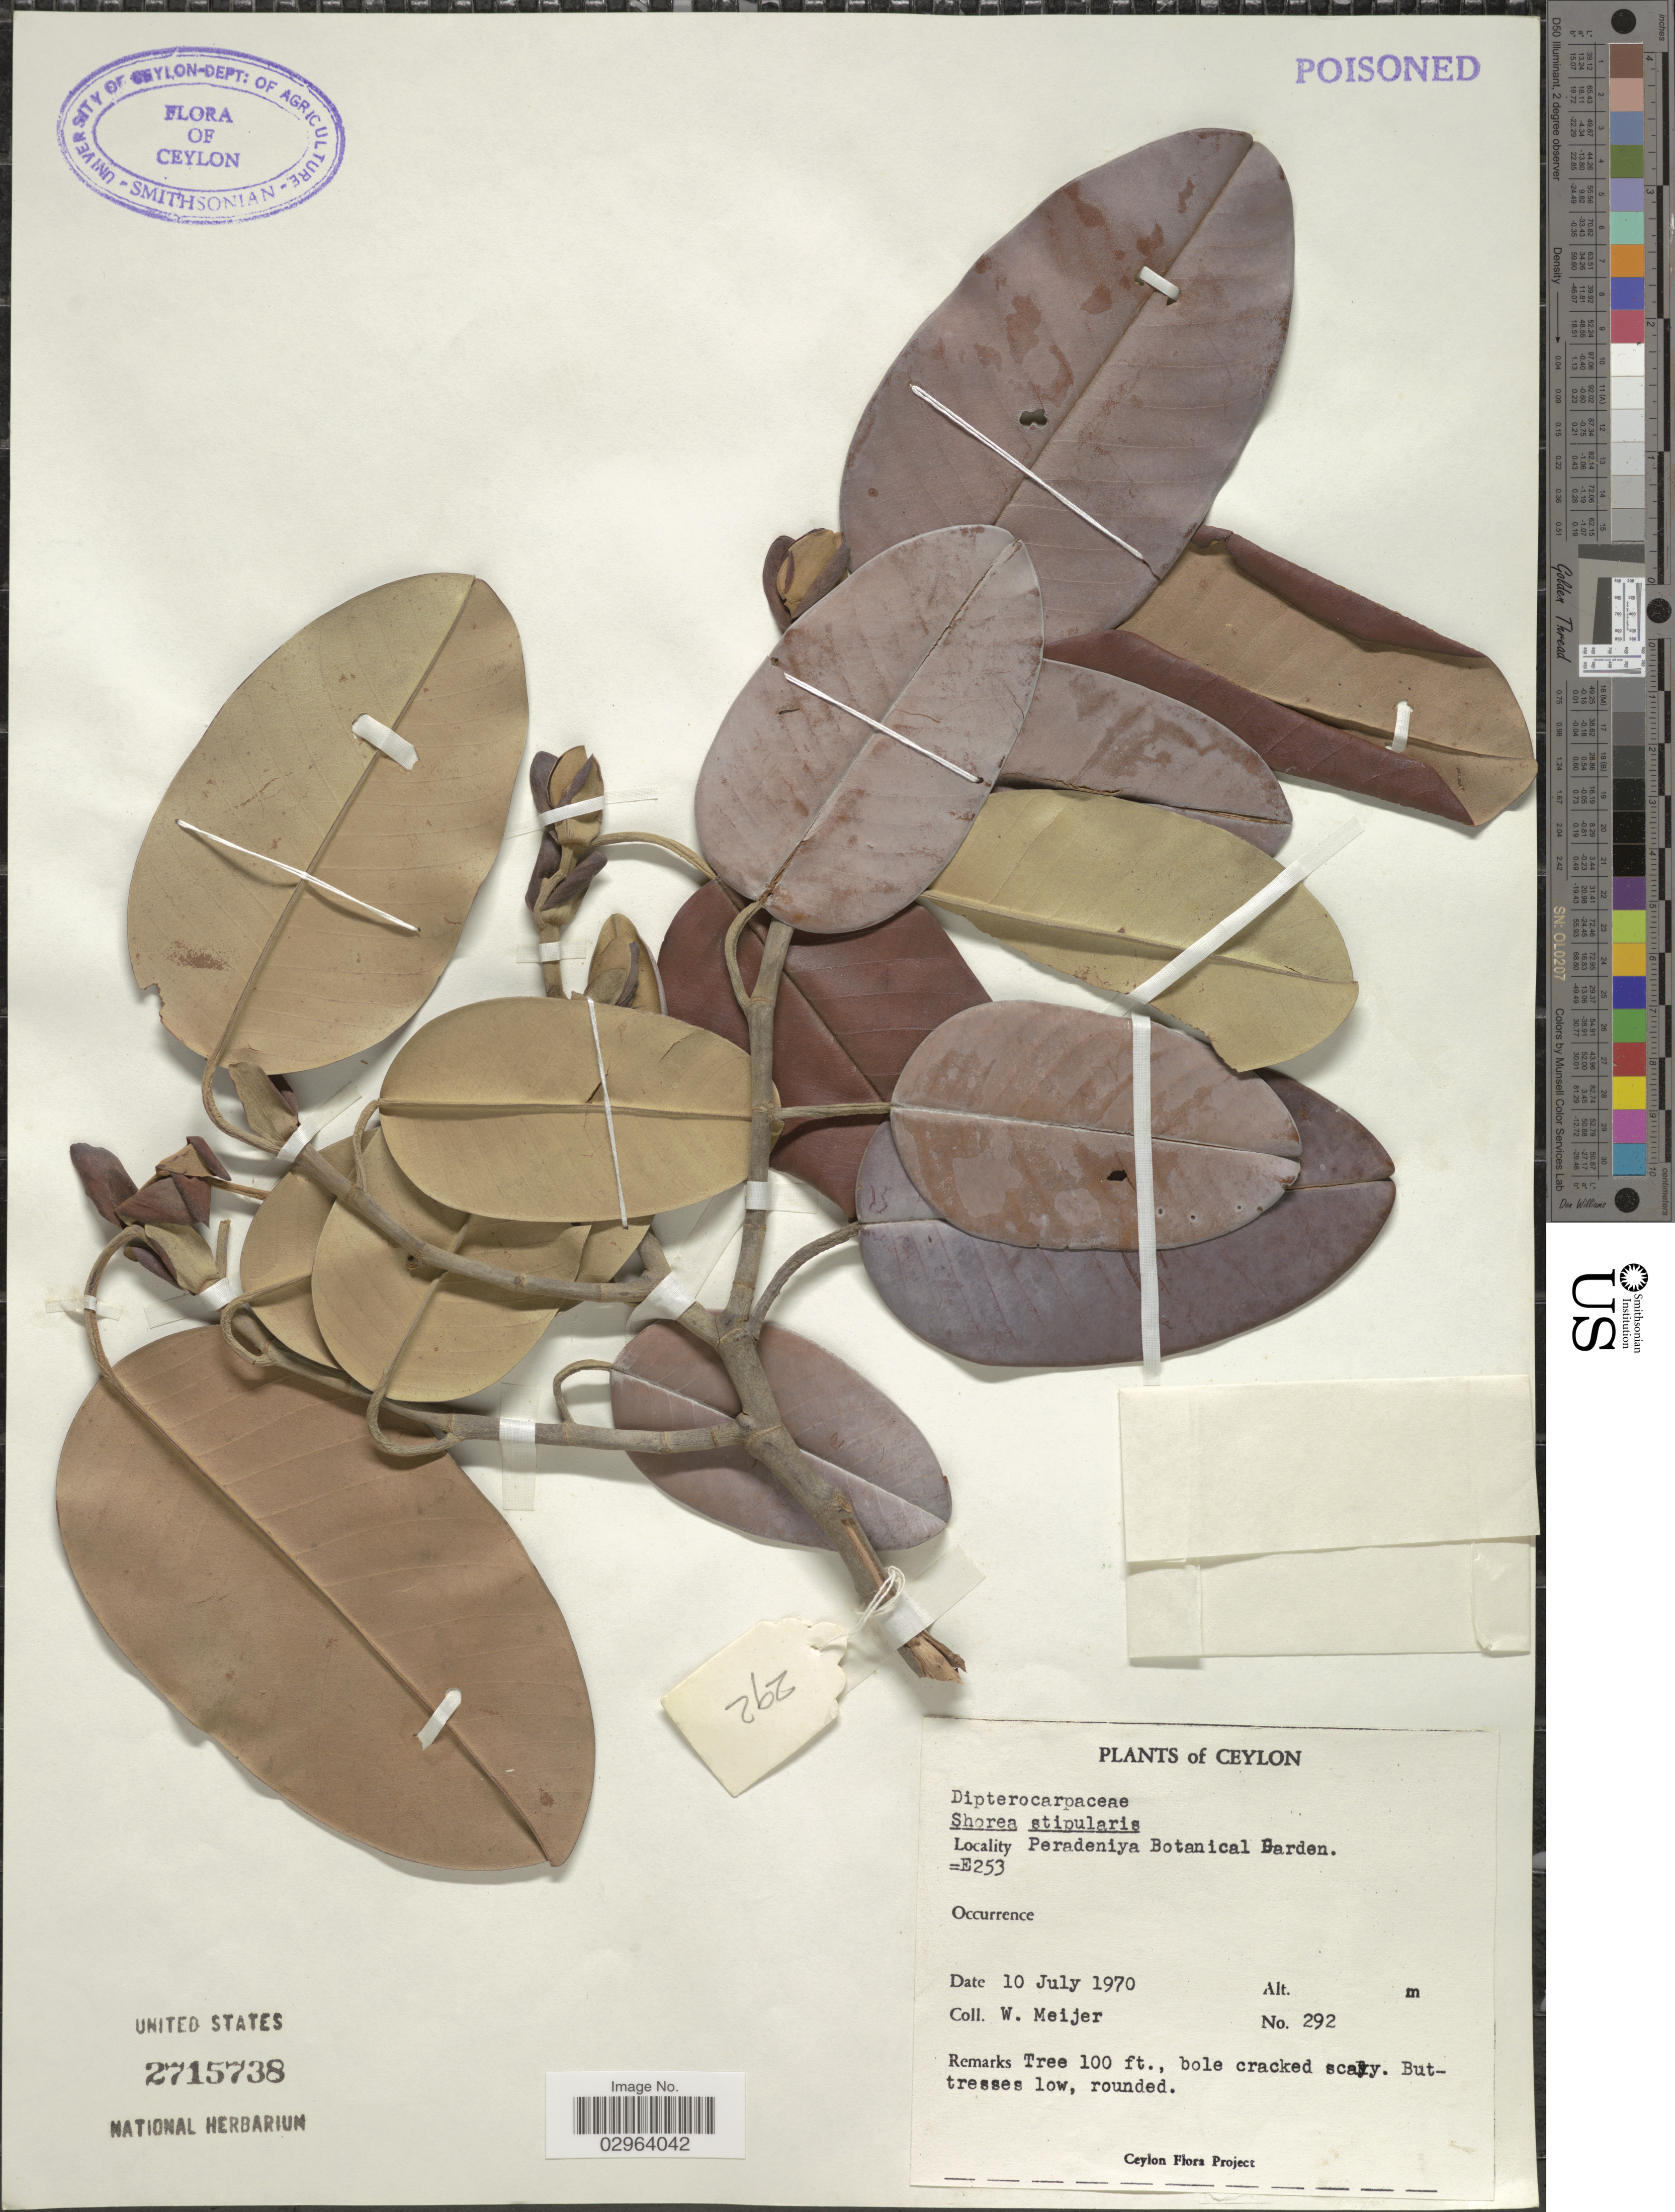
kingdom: Plantae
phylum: Tracheophyta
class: Magnoliopsida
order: Malvales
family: Dipterocarpaceae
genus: Anthoshorea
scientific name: Anthoshorea stipularis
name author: (Thwaites) P.S. Ashton & J. Heck.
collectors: W. Meijer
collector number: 292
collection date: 1970-07-10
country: Sri Lanka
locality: Ceylon. Peradeniya Botanical Garden.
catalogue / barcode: US 2715738